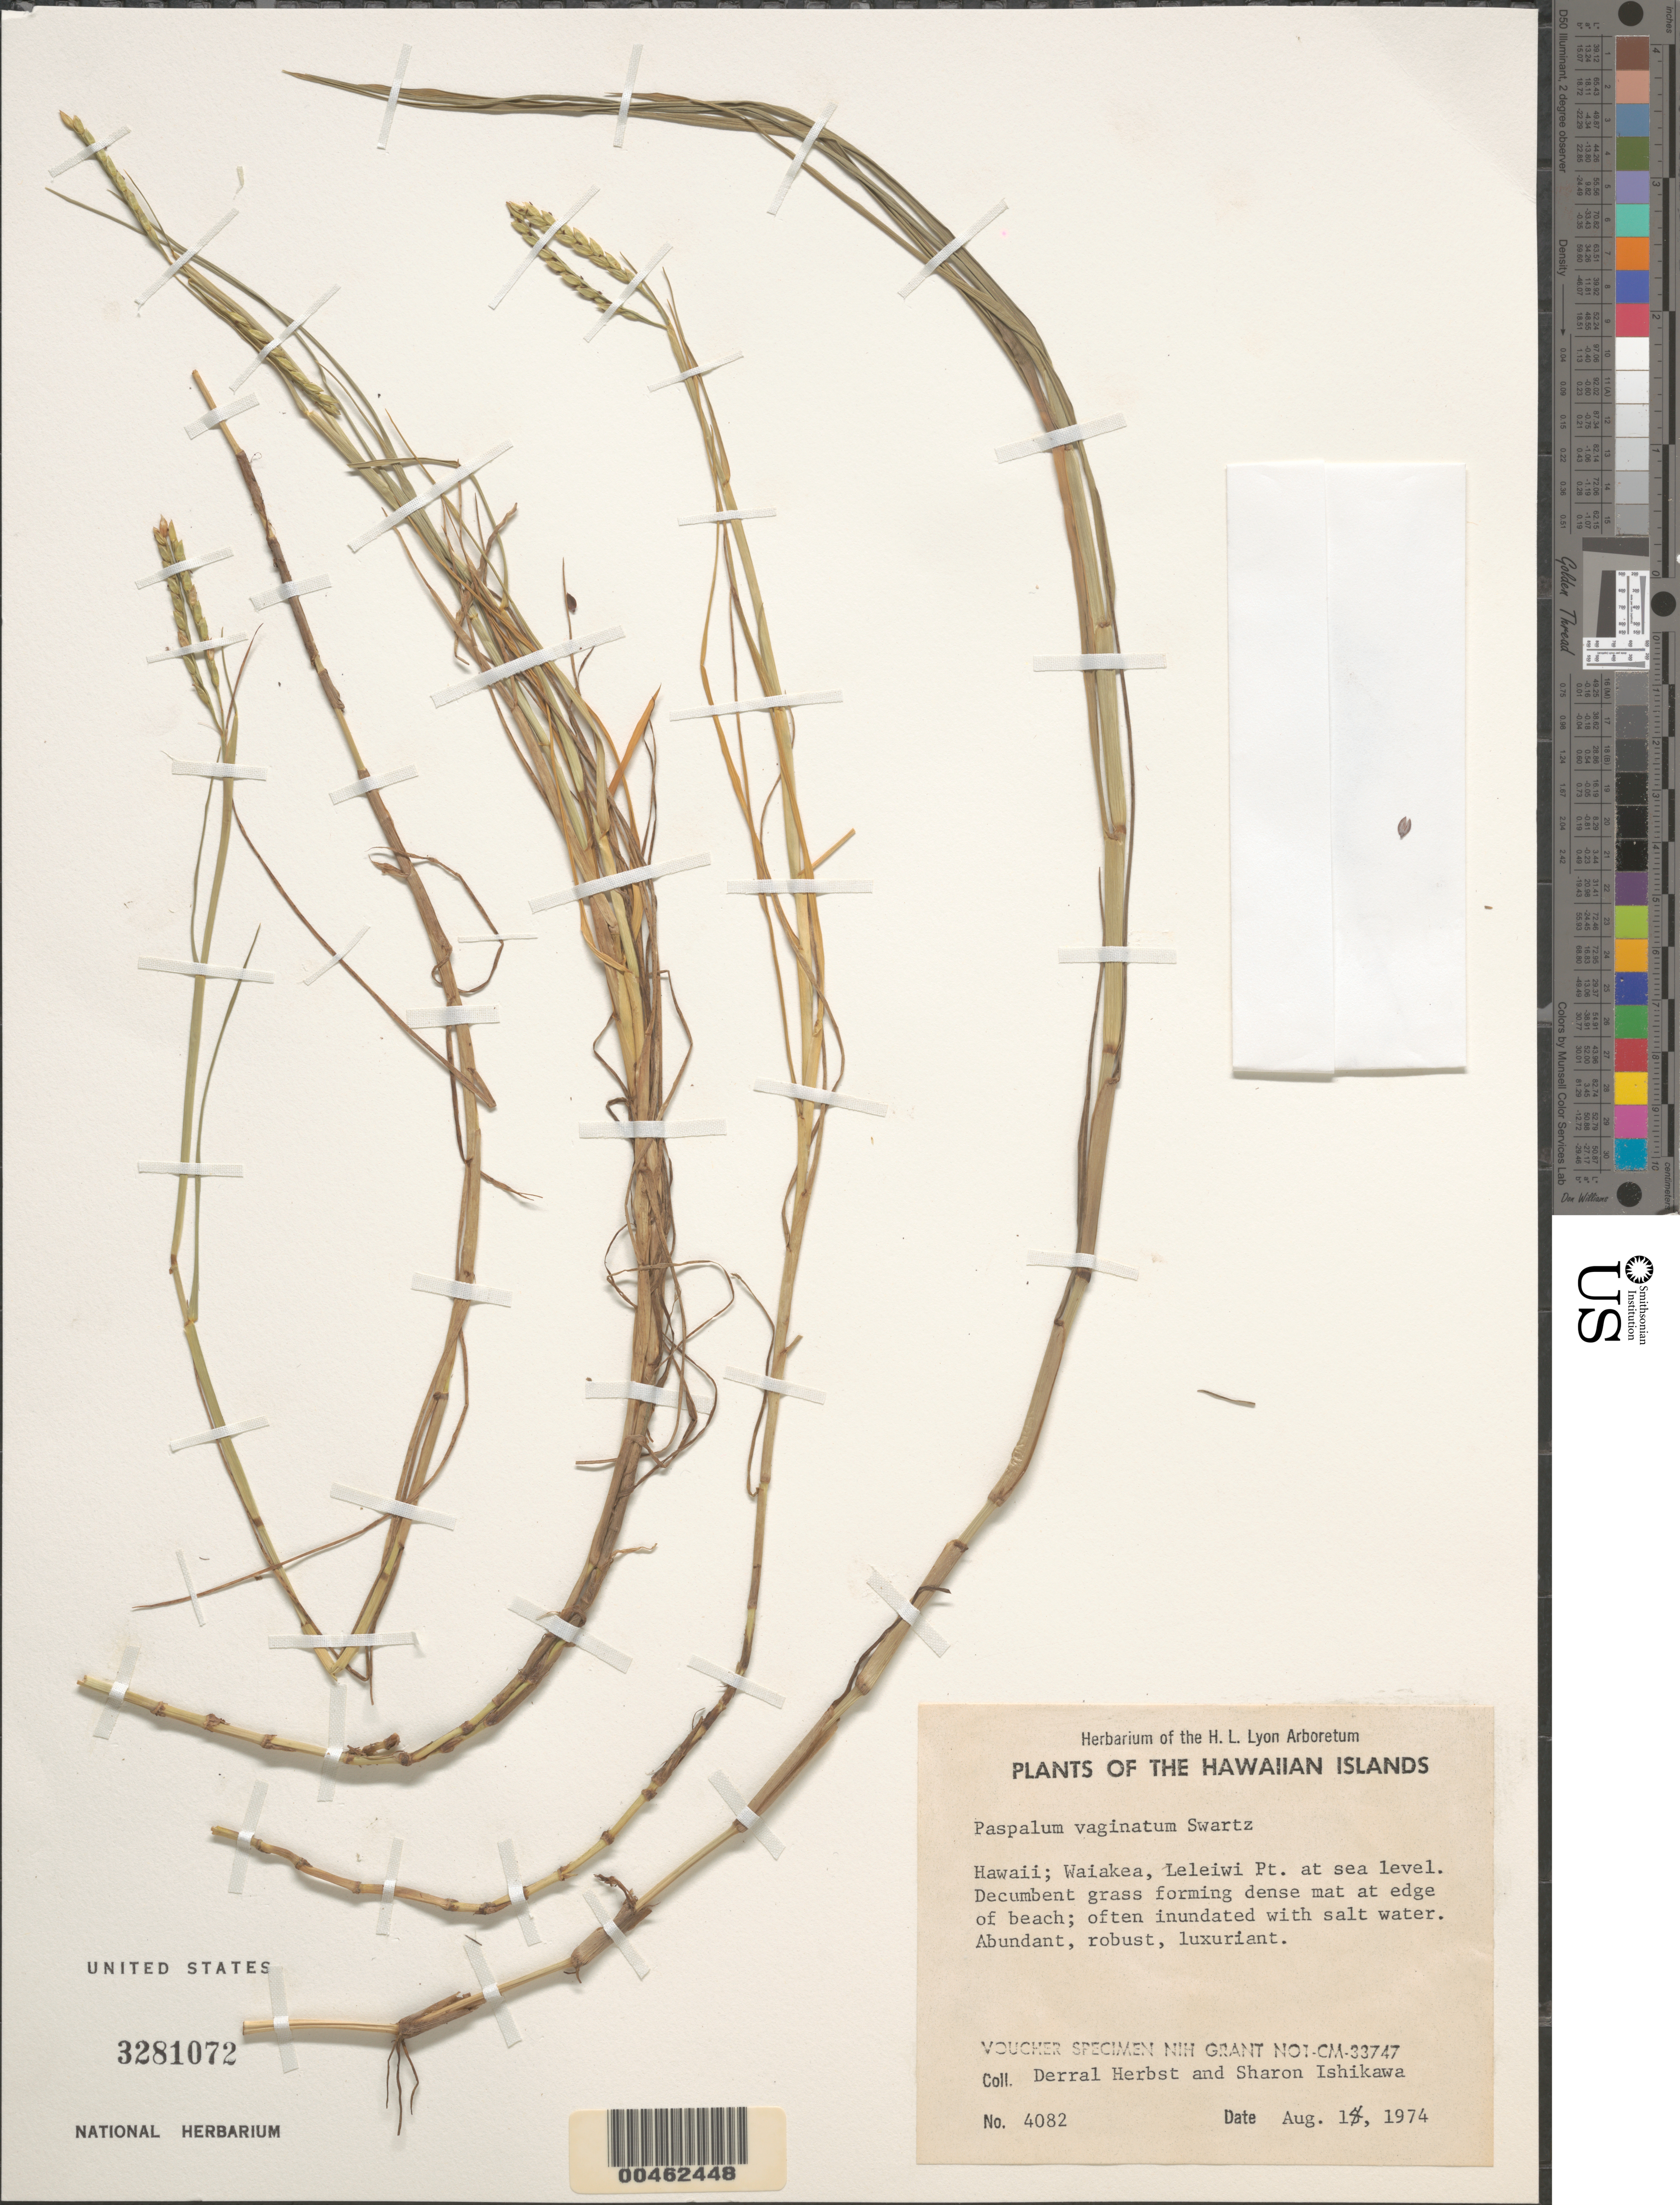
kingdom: Plantae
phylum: Tracheophyta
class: Liliopsida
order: Poales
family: Poaceae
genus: Paspalum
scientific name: Paspalum vaginatum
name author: Sw.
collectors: D. R. Herbst & S. Ishikawa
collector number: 4082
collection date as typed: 14 Aug 1974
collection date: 1974-08-14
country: United States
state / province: Hawaii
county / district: Hawaii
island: Hawaii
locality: Waiakea, Leleiwi Pt.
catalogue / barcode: US 3281072